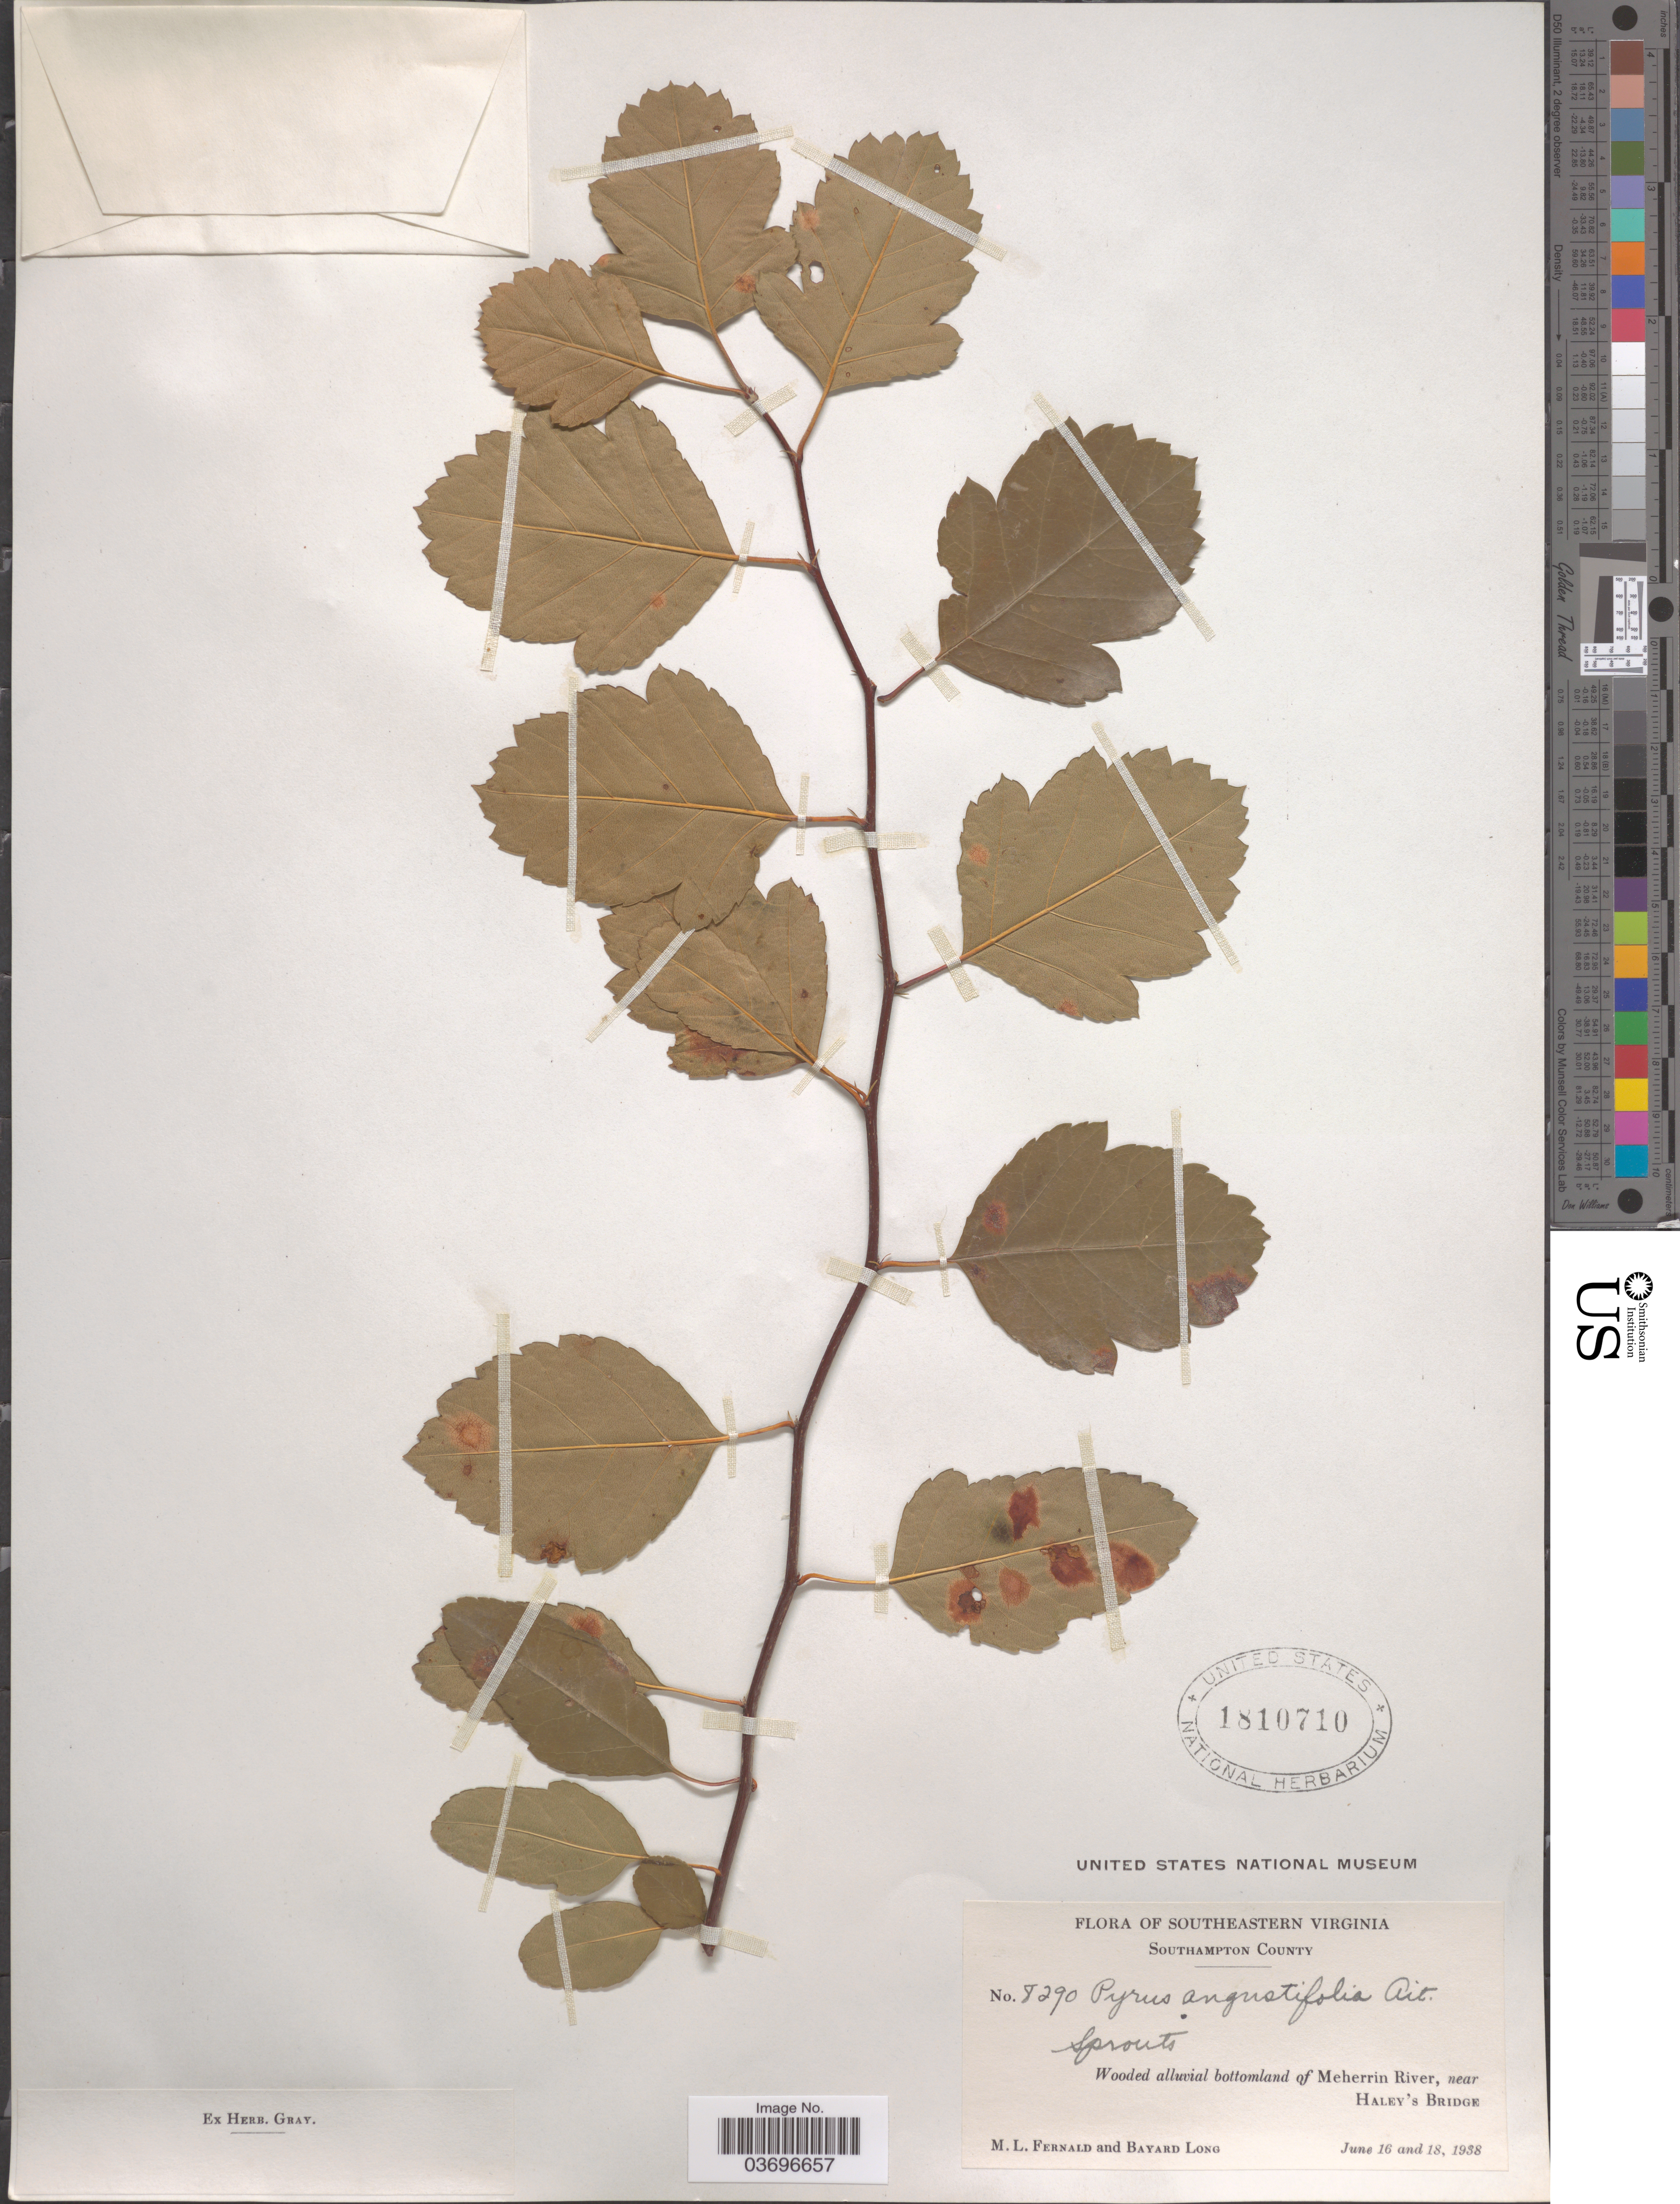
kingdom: Plantae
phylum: Tracheophyta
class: Magnoliopsida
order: Rosales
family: Rosaceae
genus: Malus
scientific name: Malus angustifolia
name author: (Aiton) Michx.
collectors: M. L. Fernald & B. Long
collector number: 8290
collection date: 1938-06-16/1938-06-18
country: United States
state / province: Virginia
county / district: Southampton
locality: Southeastern Virginia. Southampton County. Wooded alluvial bottomland of Meherrin River, near Haley's Bridge.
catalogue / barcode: US 1810710